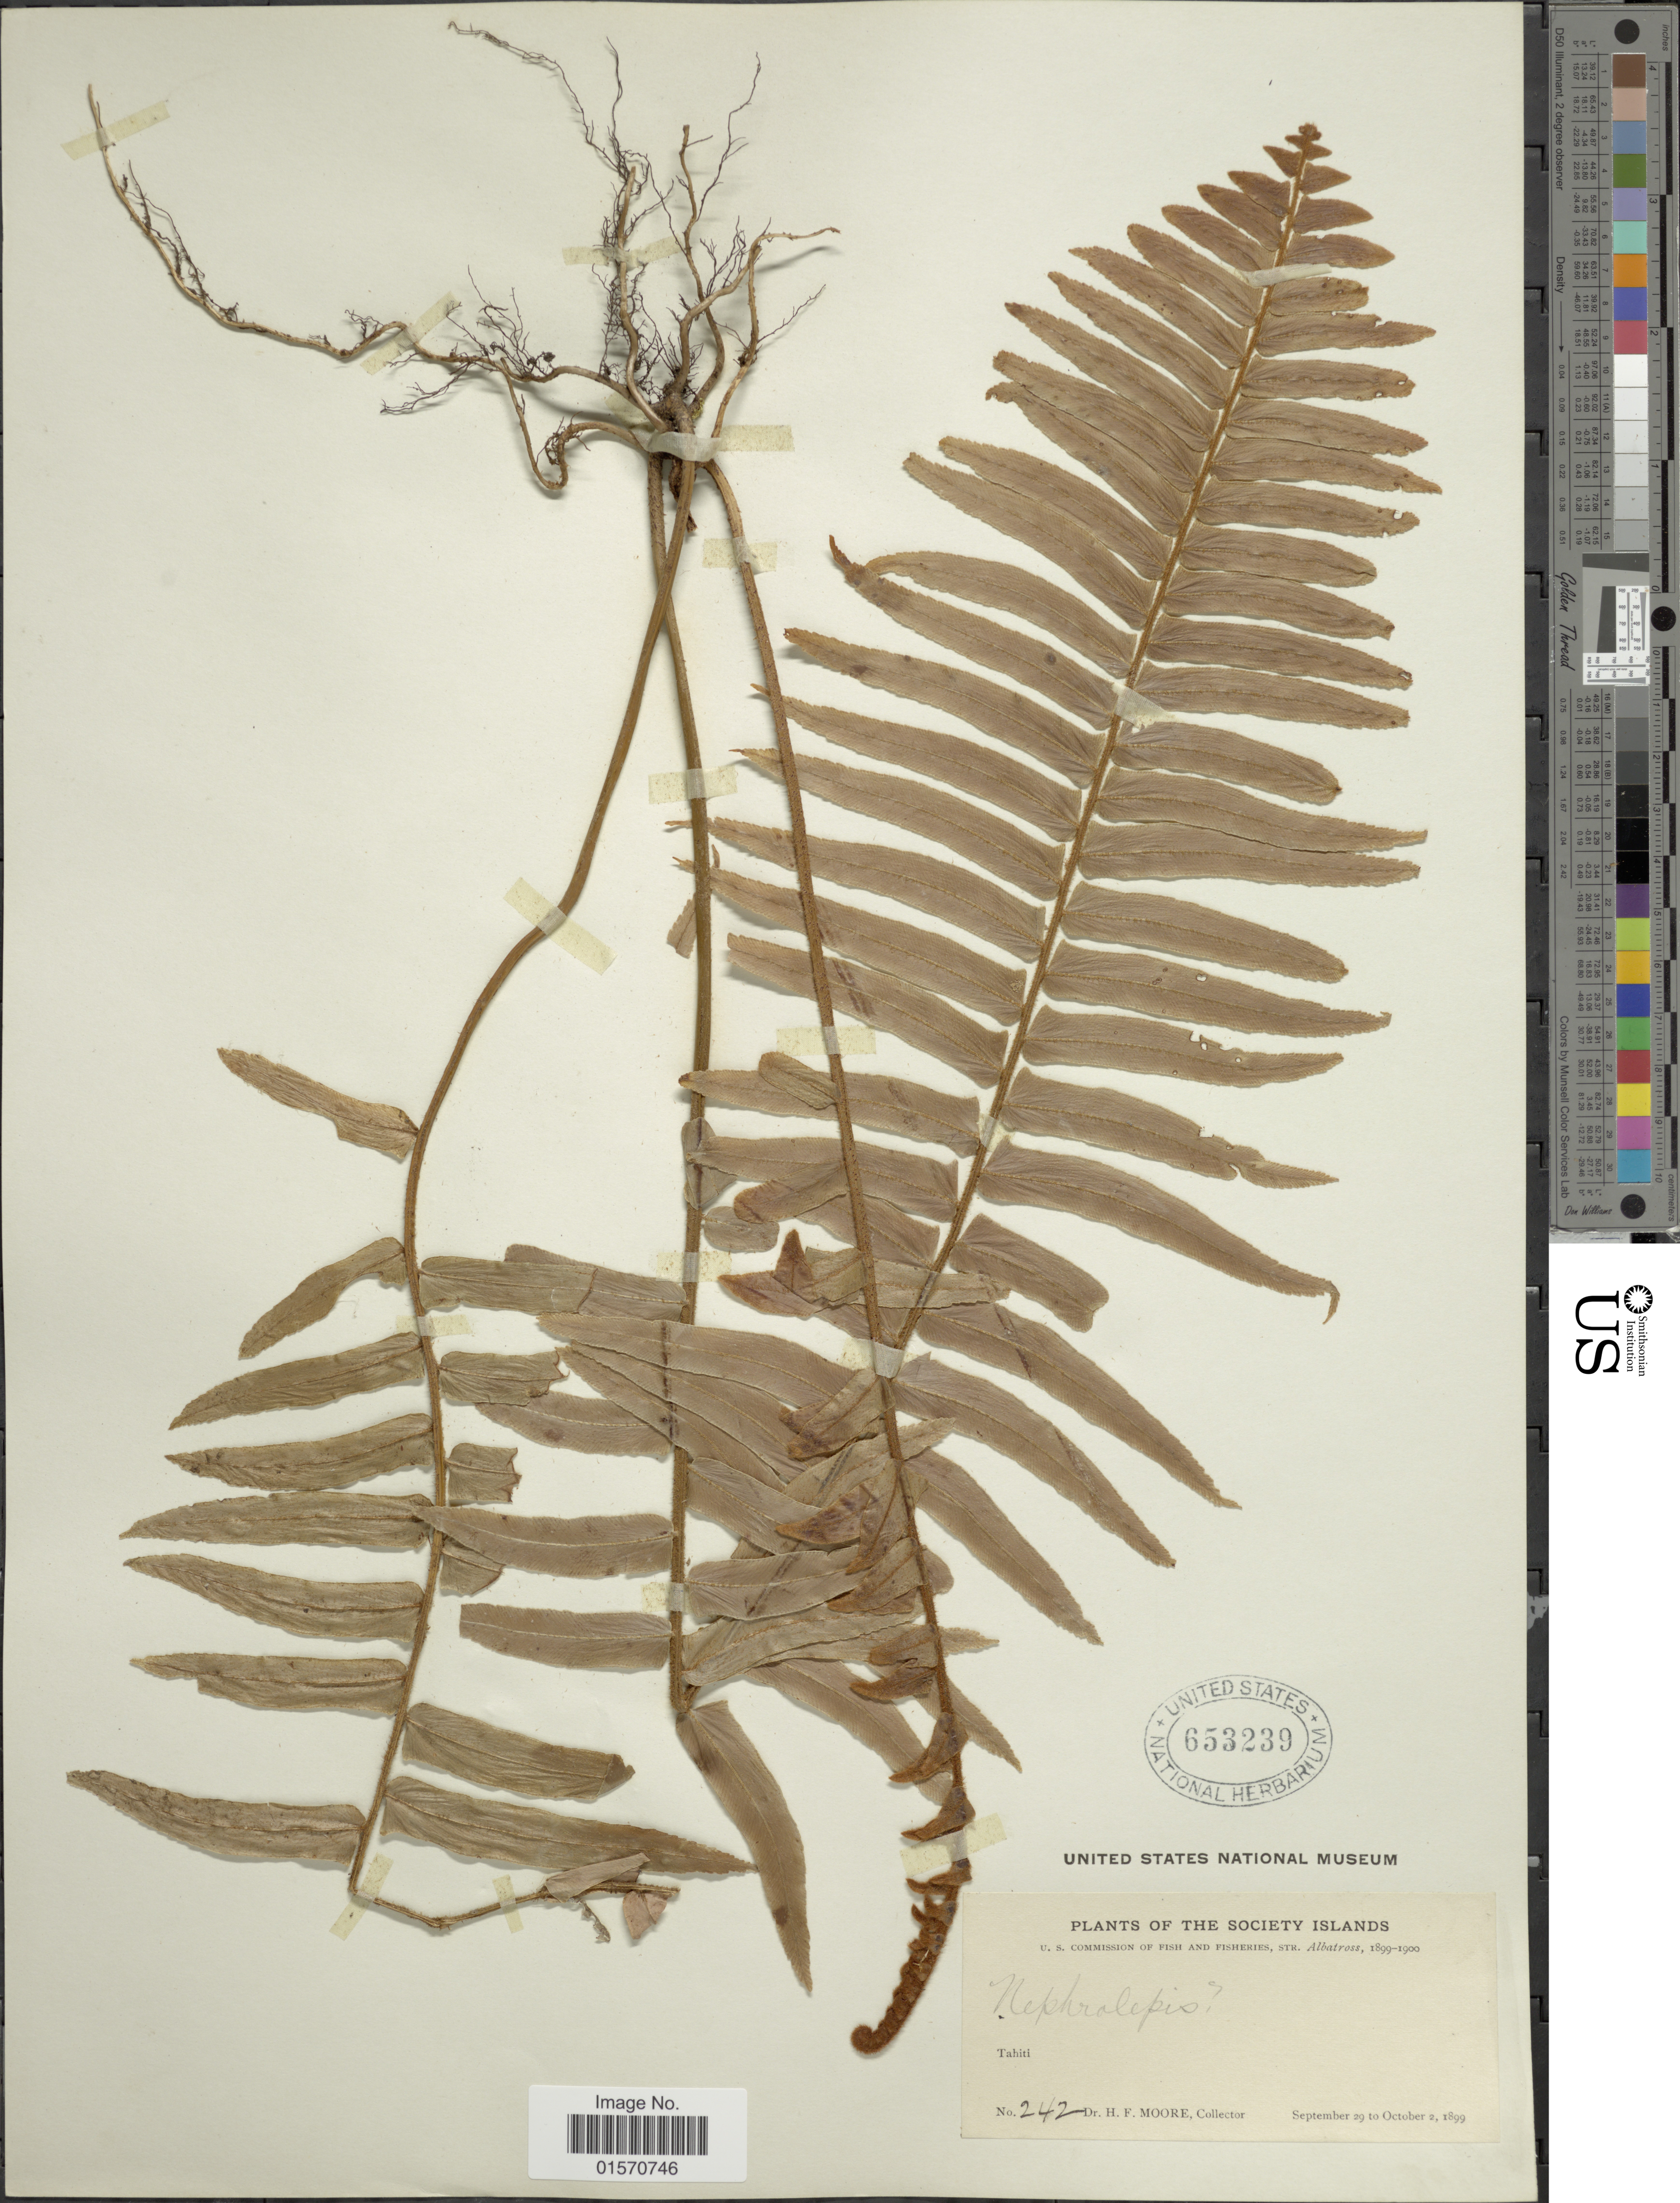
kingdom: Plantae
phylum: Tracheophyta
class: Polypodiopsida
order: Polypodiales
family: Nephrolepidaceae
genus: Nephrolepis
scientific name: Nephrolepis sp.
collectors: H. F. Moore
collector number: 242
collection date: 1899-09-29/1899-10-02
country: French Polynesia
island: Tahiti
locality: Society Islands. Tahiti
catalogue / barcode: US 653239